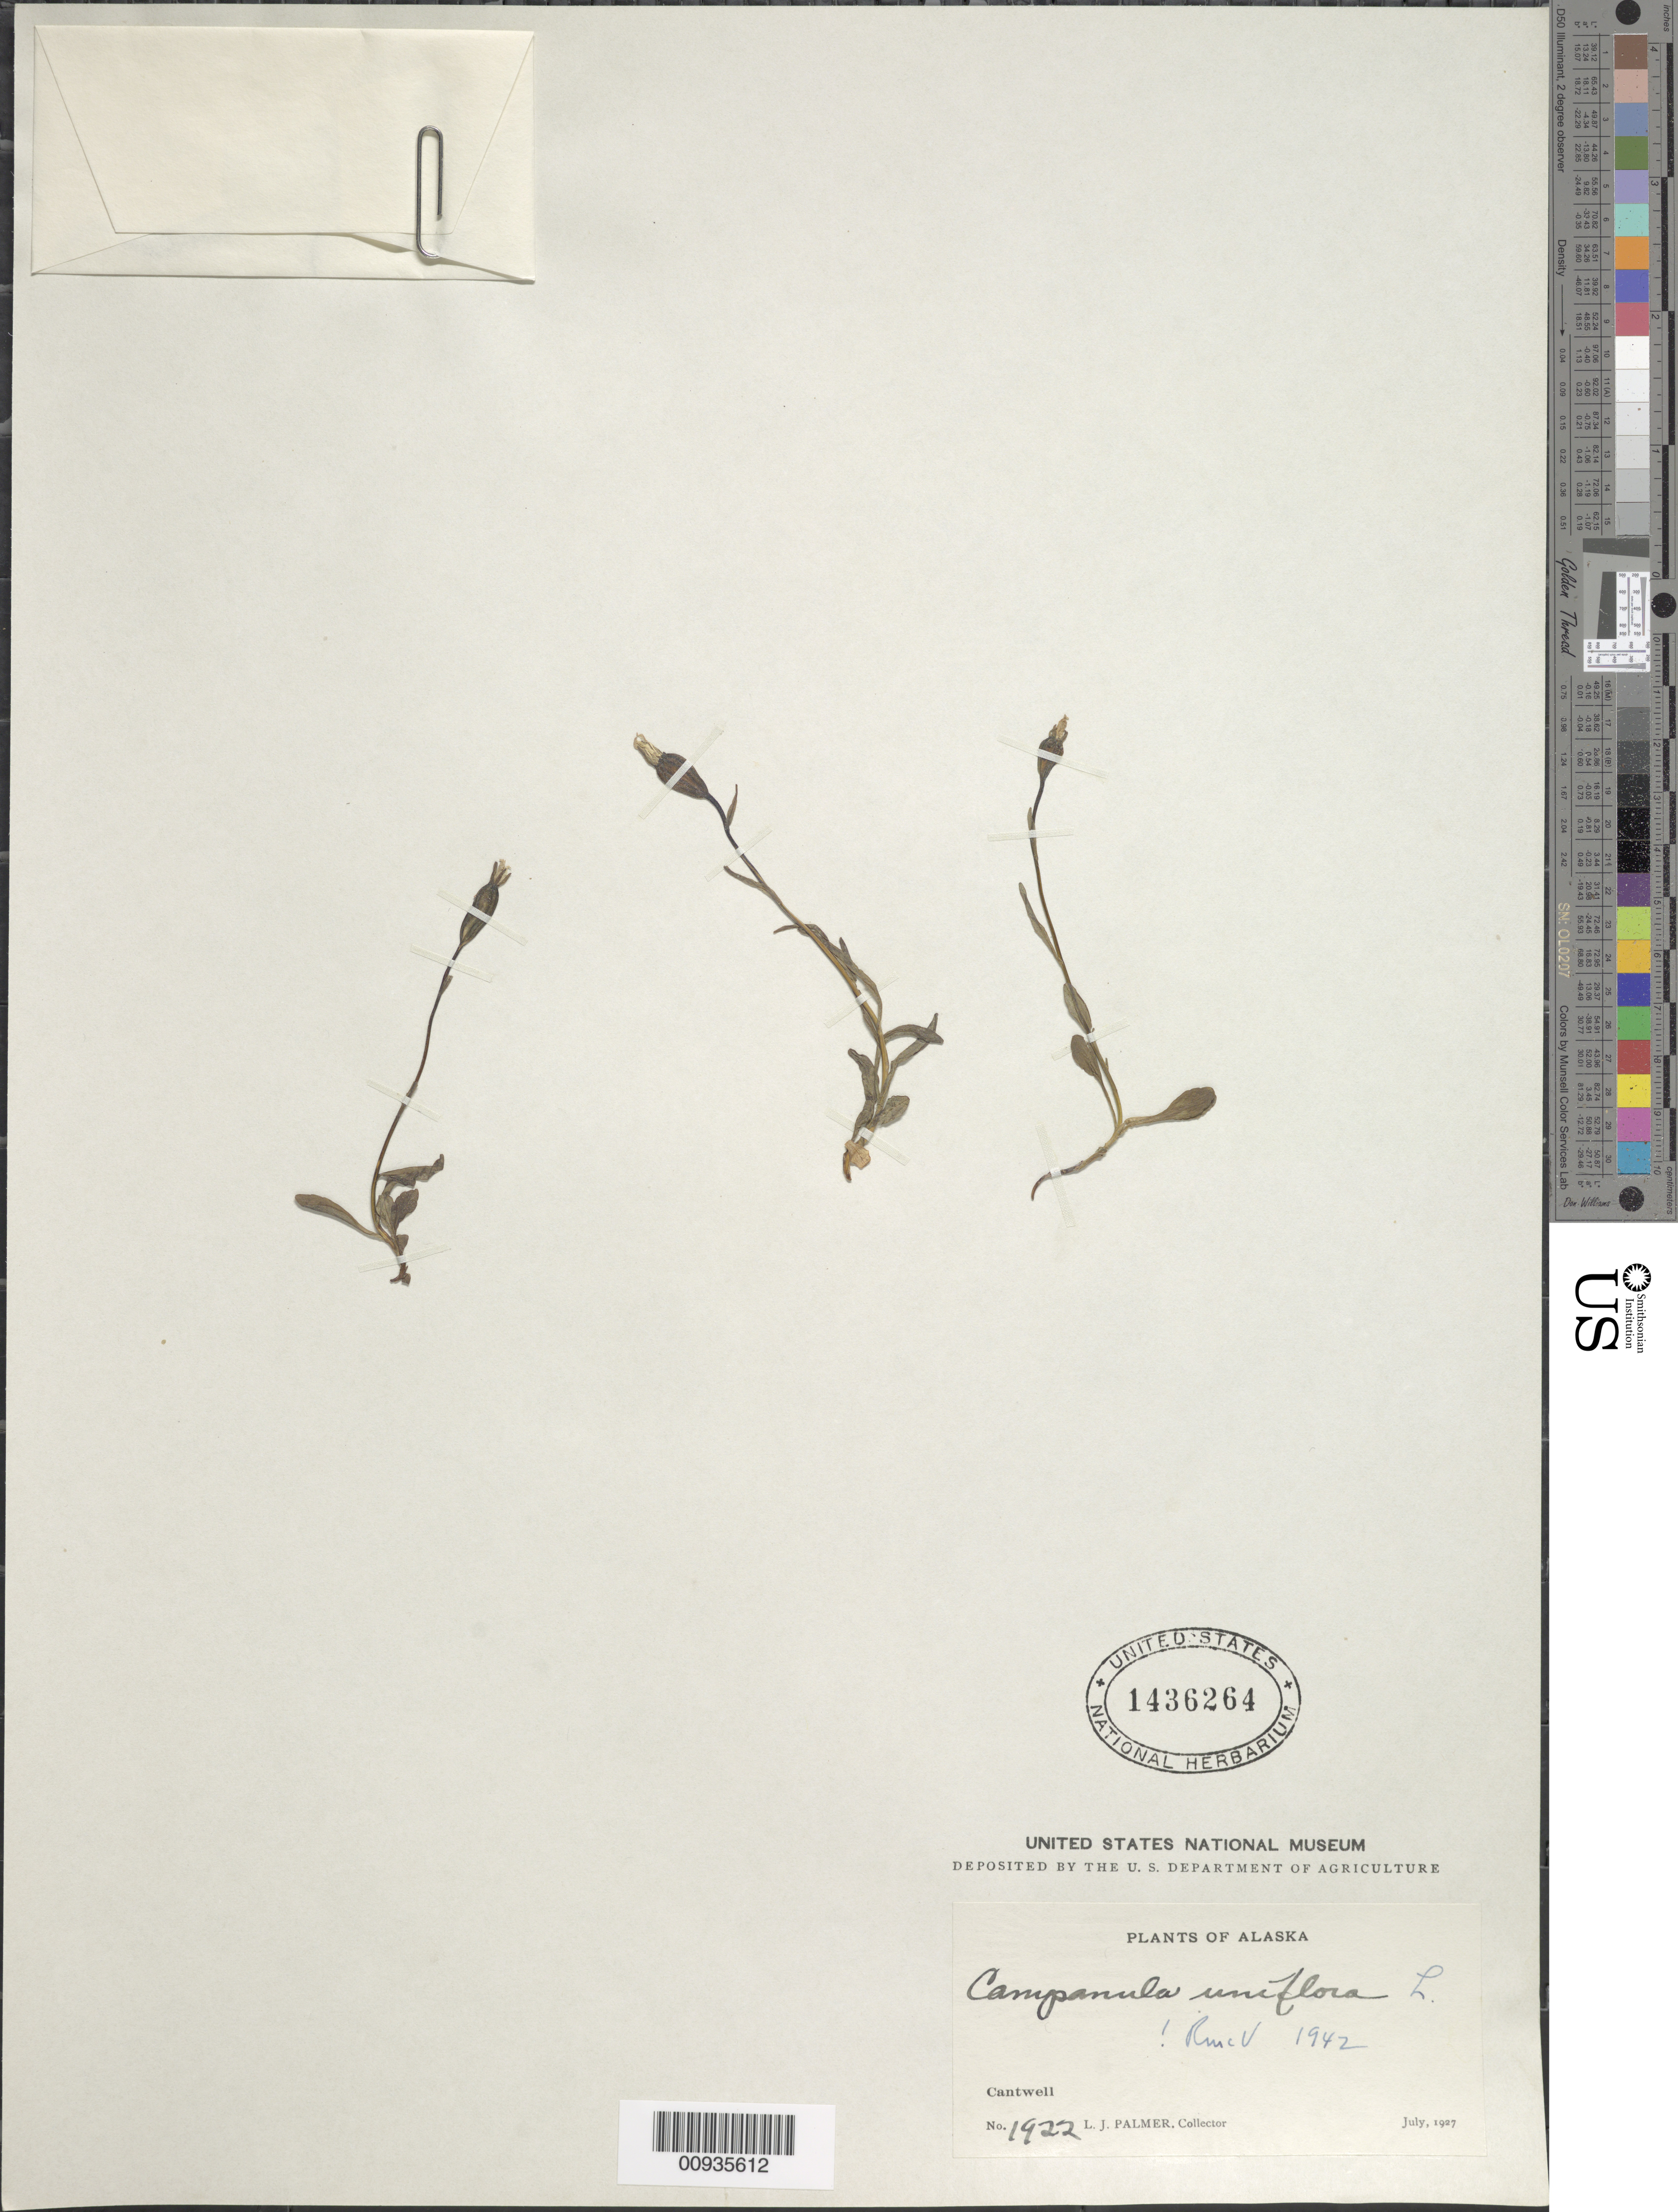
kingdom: Plantae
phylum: Tracheophyta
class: Magnoliopsida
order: Asterales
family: Campanulaceae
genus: Campanula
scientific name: Campanula uniflora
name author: L.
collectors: L. J. Palmer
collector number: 1922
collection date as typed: July, 1927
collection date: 1927-07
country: United States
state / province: Alaska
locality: Cantwell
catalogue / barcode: US 1436264